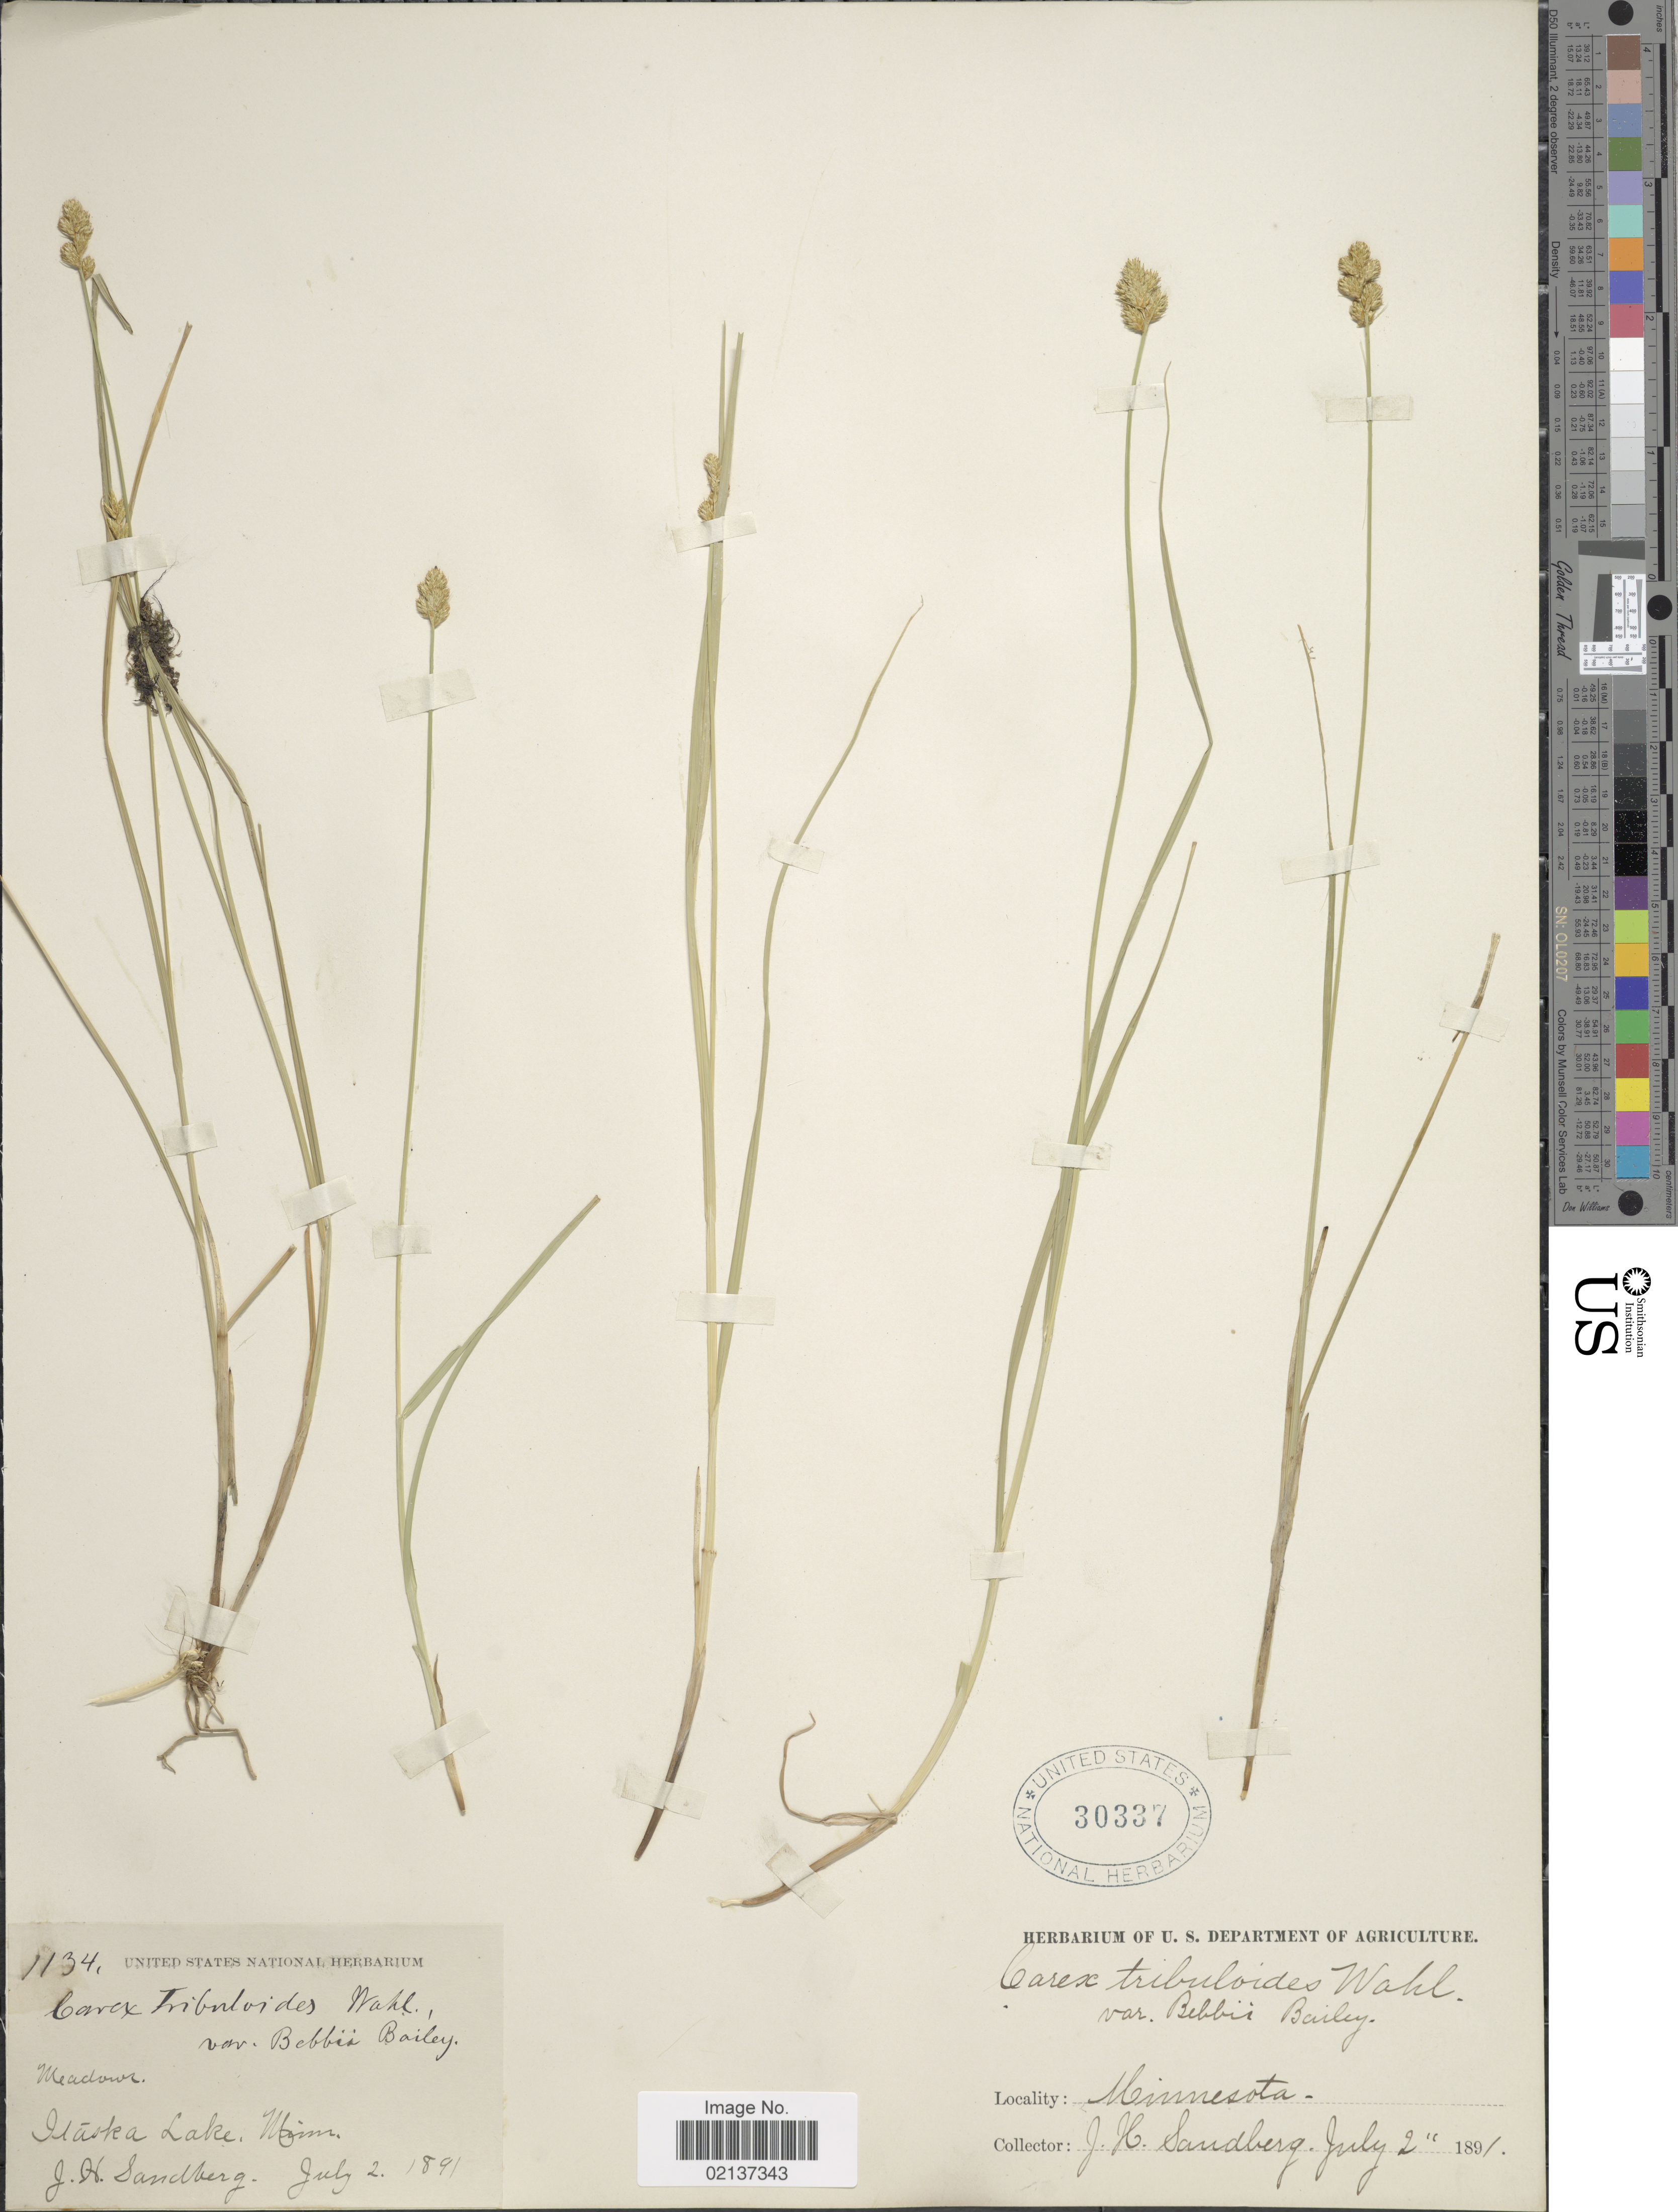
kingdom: Plantae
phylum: Tracheophyta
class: Liliopsida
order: Poales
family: Cyperaceae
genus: Carex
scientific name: Carex bebbii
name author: (L.H. Bailey) Olney ex Fernald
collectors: J. H. Sandberg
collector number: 1134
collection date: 1891-07-02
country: United States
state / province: Minnesota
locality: Itaska Lake, Minn.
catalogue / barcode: US 30337